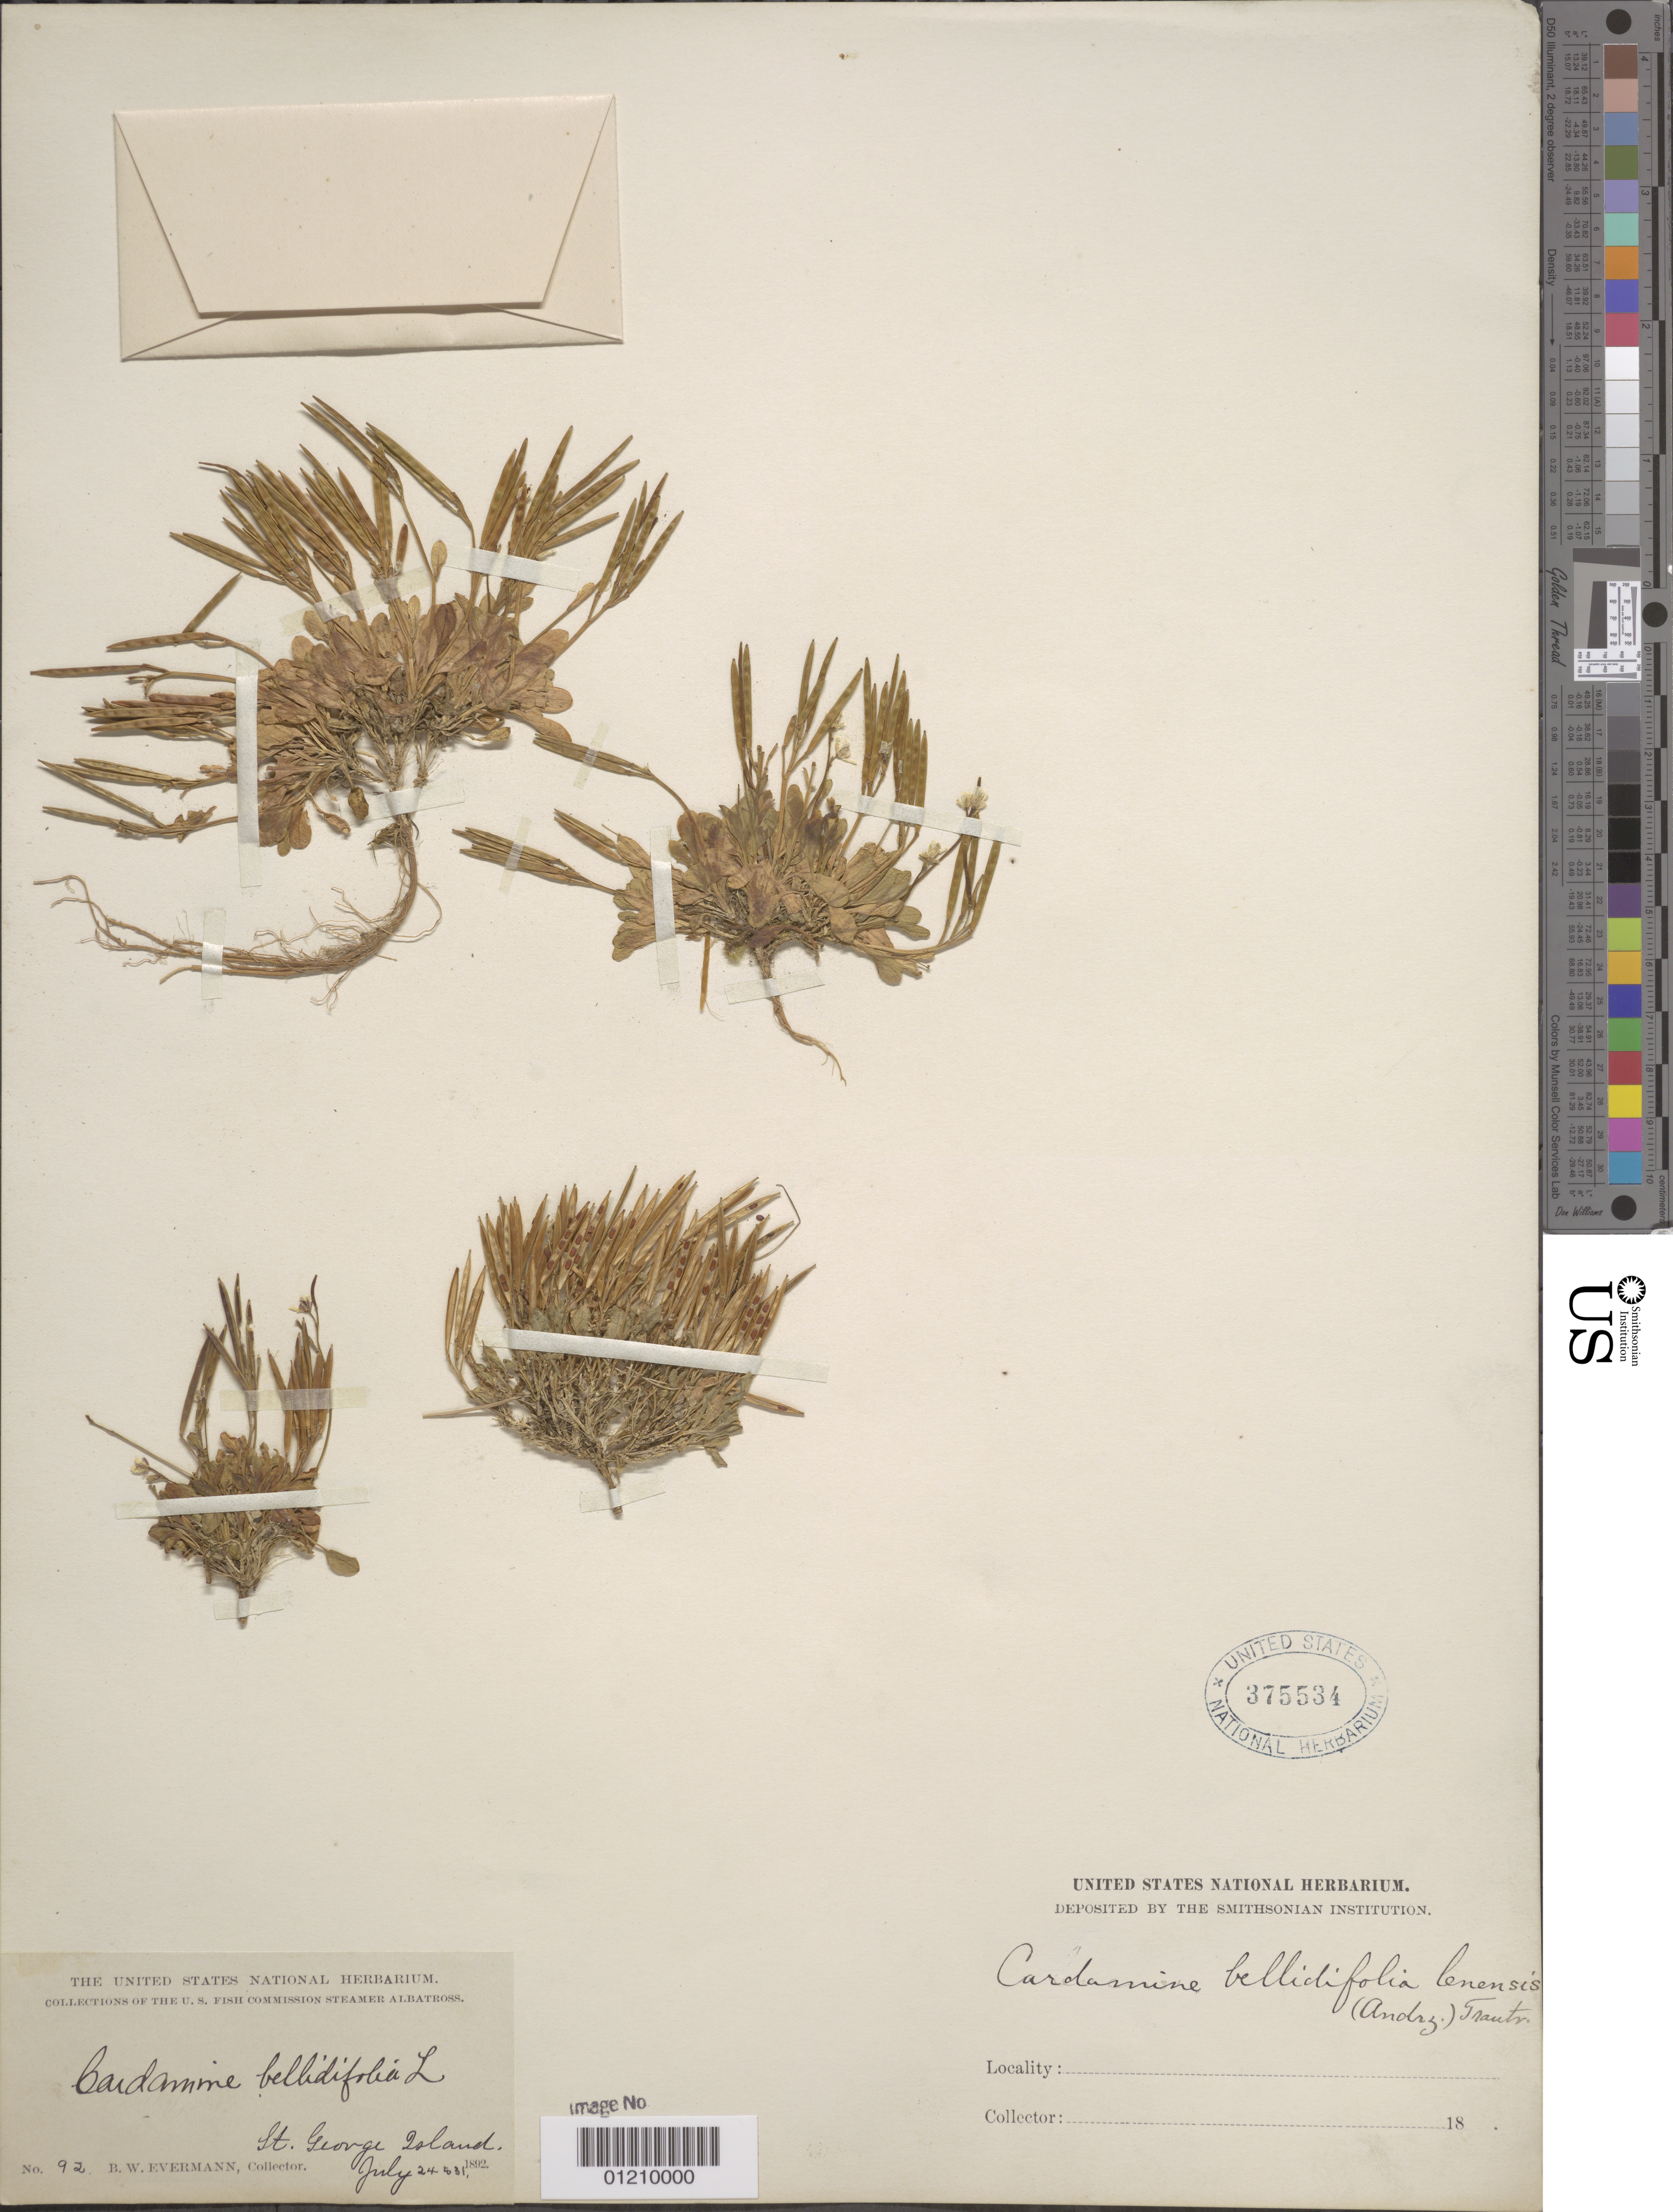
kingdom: Plantae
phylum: Tracheophyta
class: Magnoliopsida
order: Brassicales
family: Brassicaceae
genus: Cardamine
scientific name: Cardamine bellidifolia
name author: L.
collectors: B. W. Evermann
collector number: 92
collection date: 1892-07-24/1892-07-31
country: United States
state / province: Alaska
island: St. George Island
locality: St. George Island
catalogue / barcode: US 375534